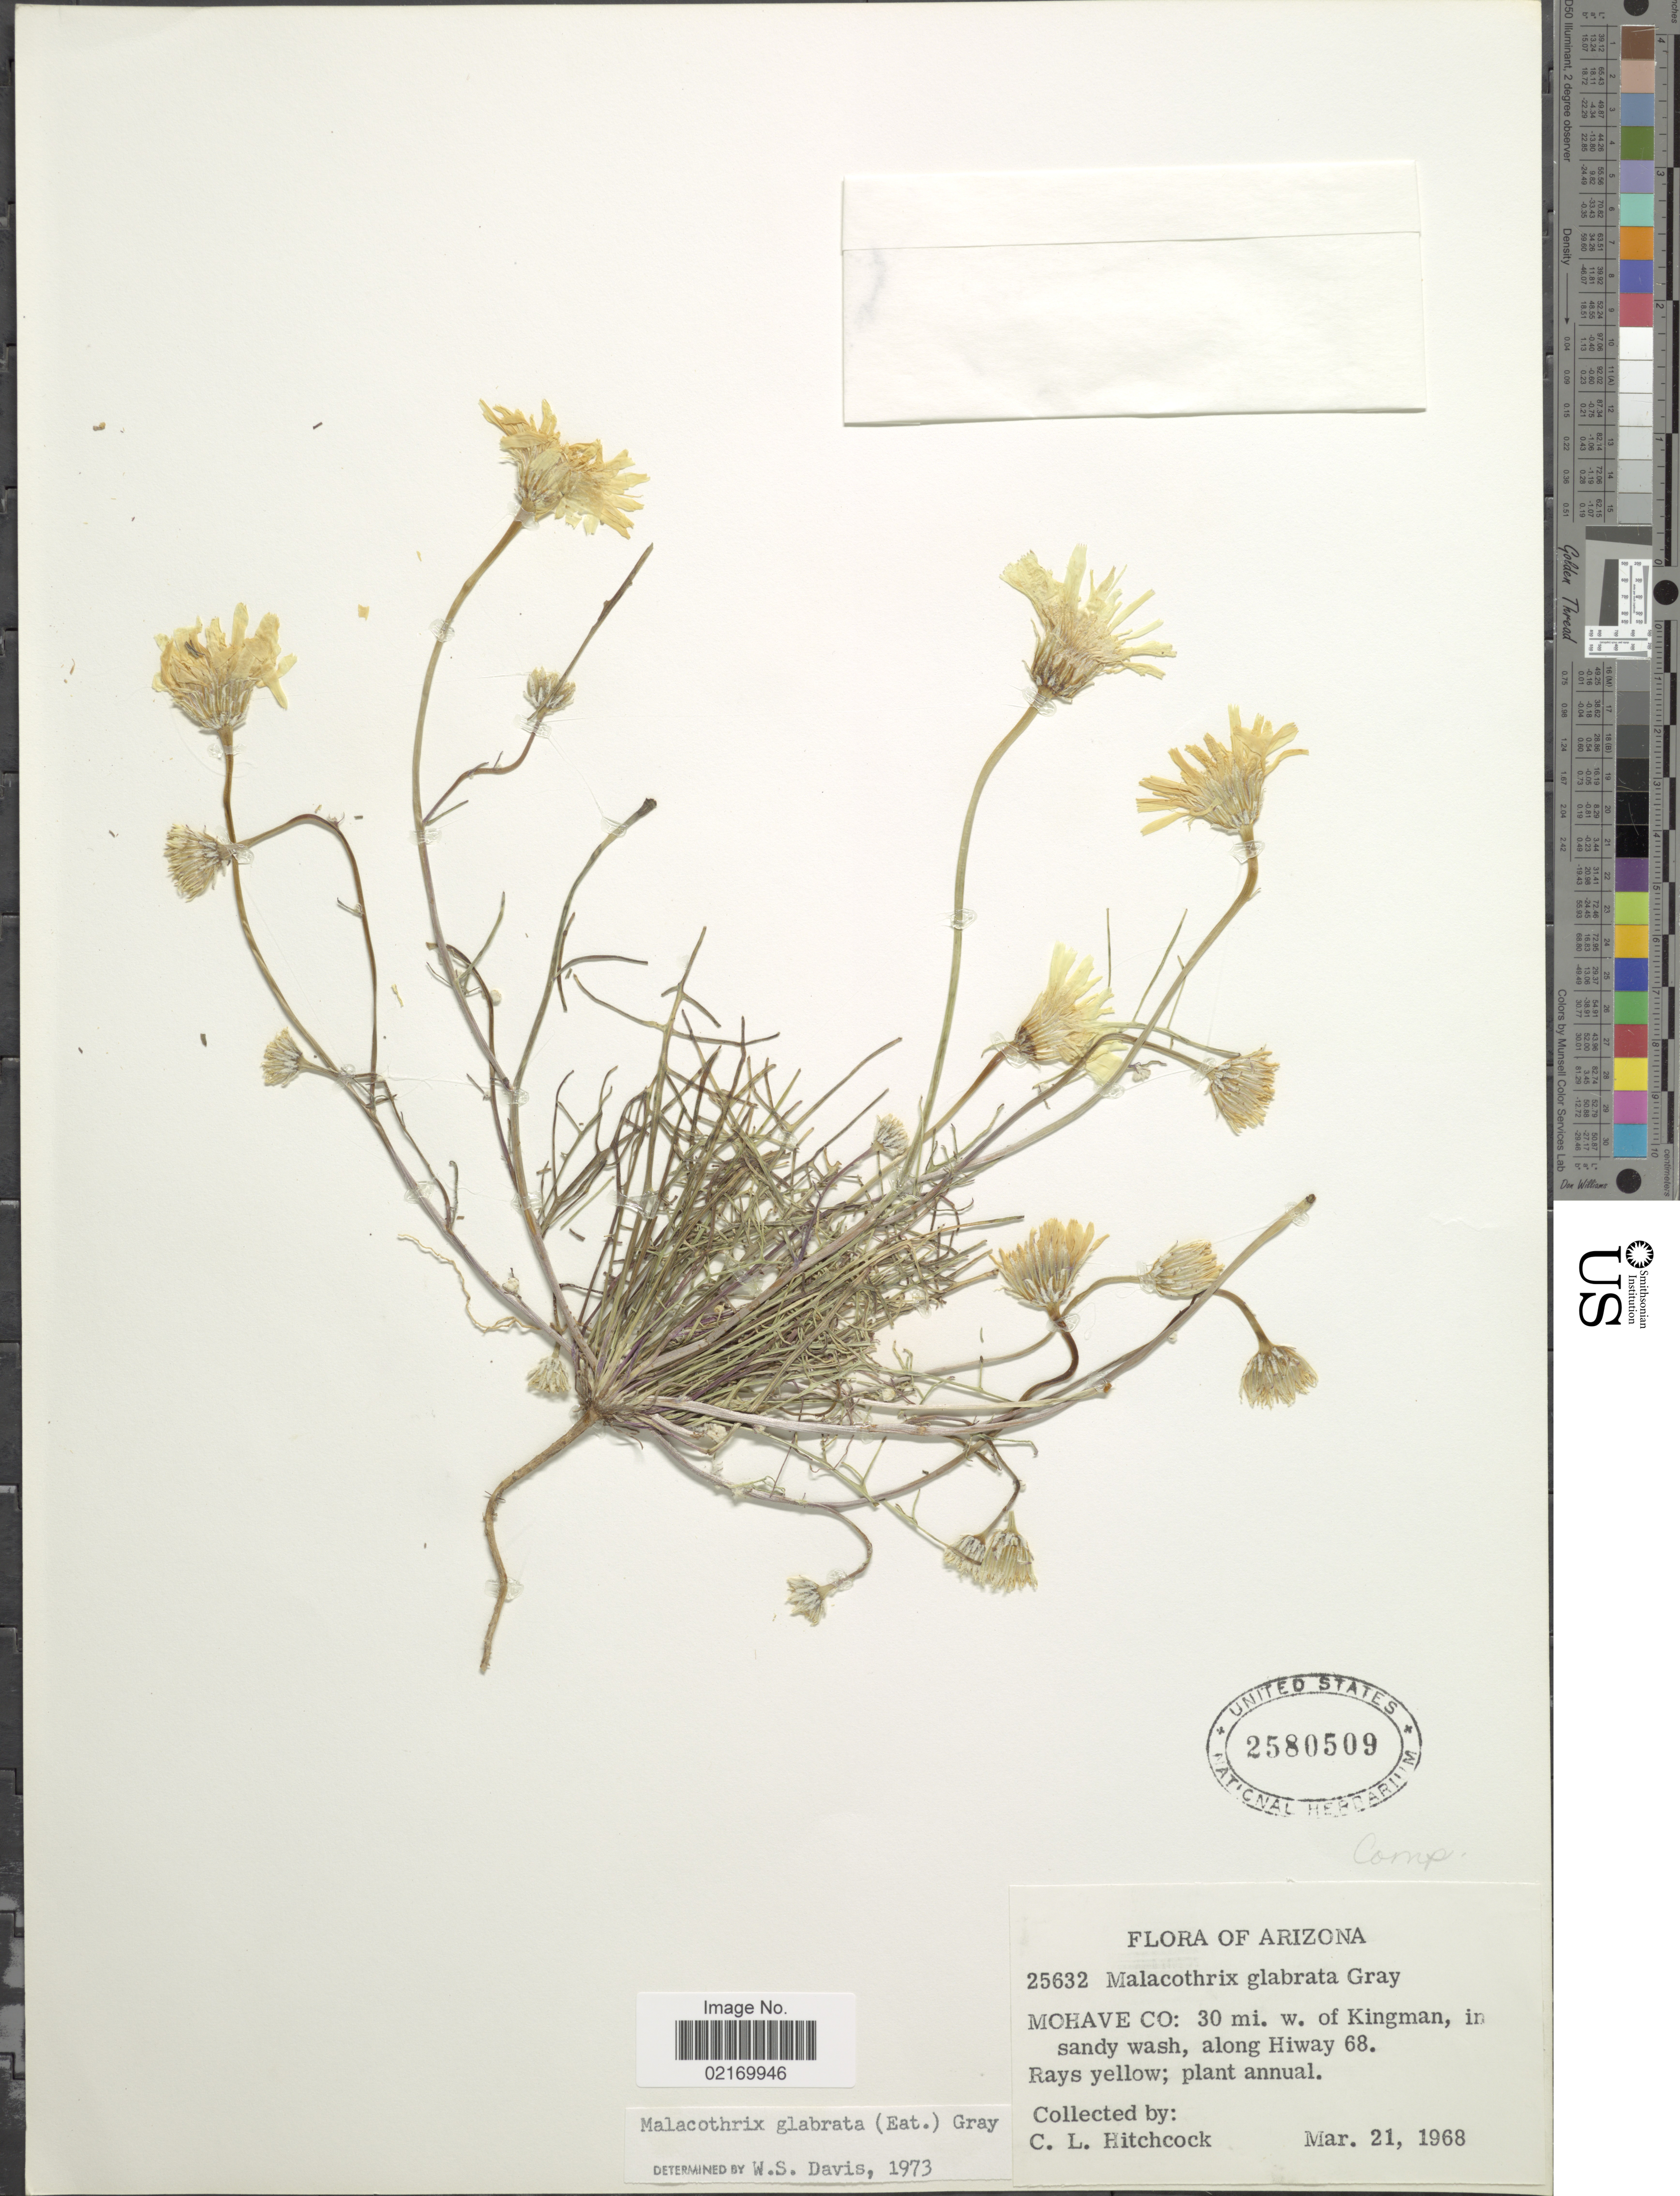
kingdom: Plantae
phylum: Tracheophyta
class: Magnoliopsida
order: Asterales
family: Asteraceae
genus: Malacothrix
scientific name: Malacothrix glabrata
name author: (A. Gray ex D.C. Eaton) A. Gray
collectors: C. L. Hitchcock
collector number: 25632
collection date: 1968-03-21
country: United States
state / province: Arizona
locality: Mohave Co., 30 mi. w. of Kingman, along Highway 68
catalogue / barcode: US 2580509